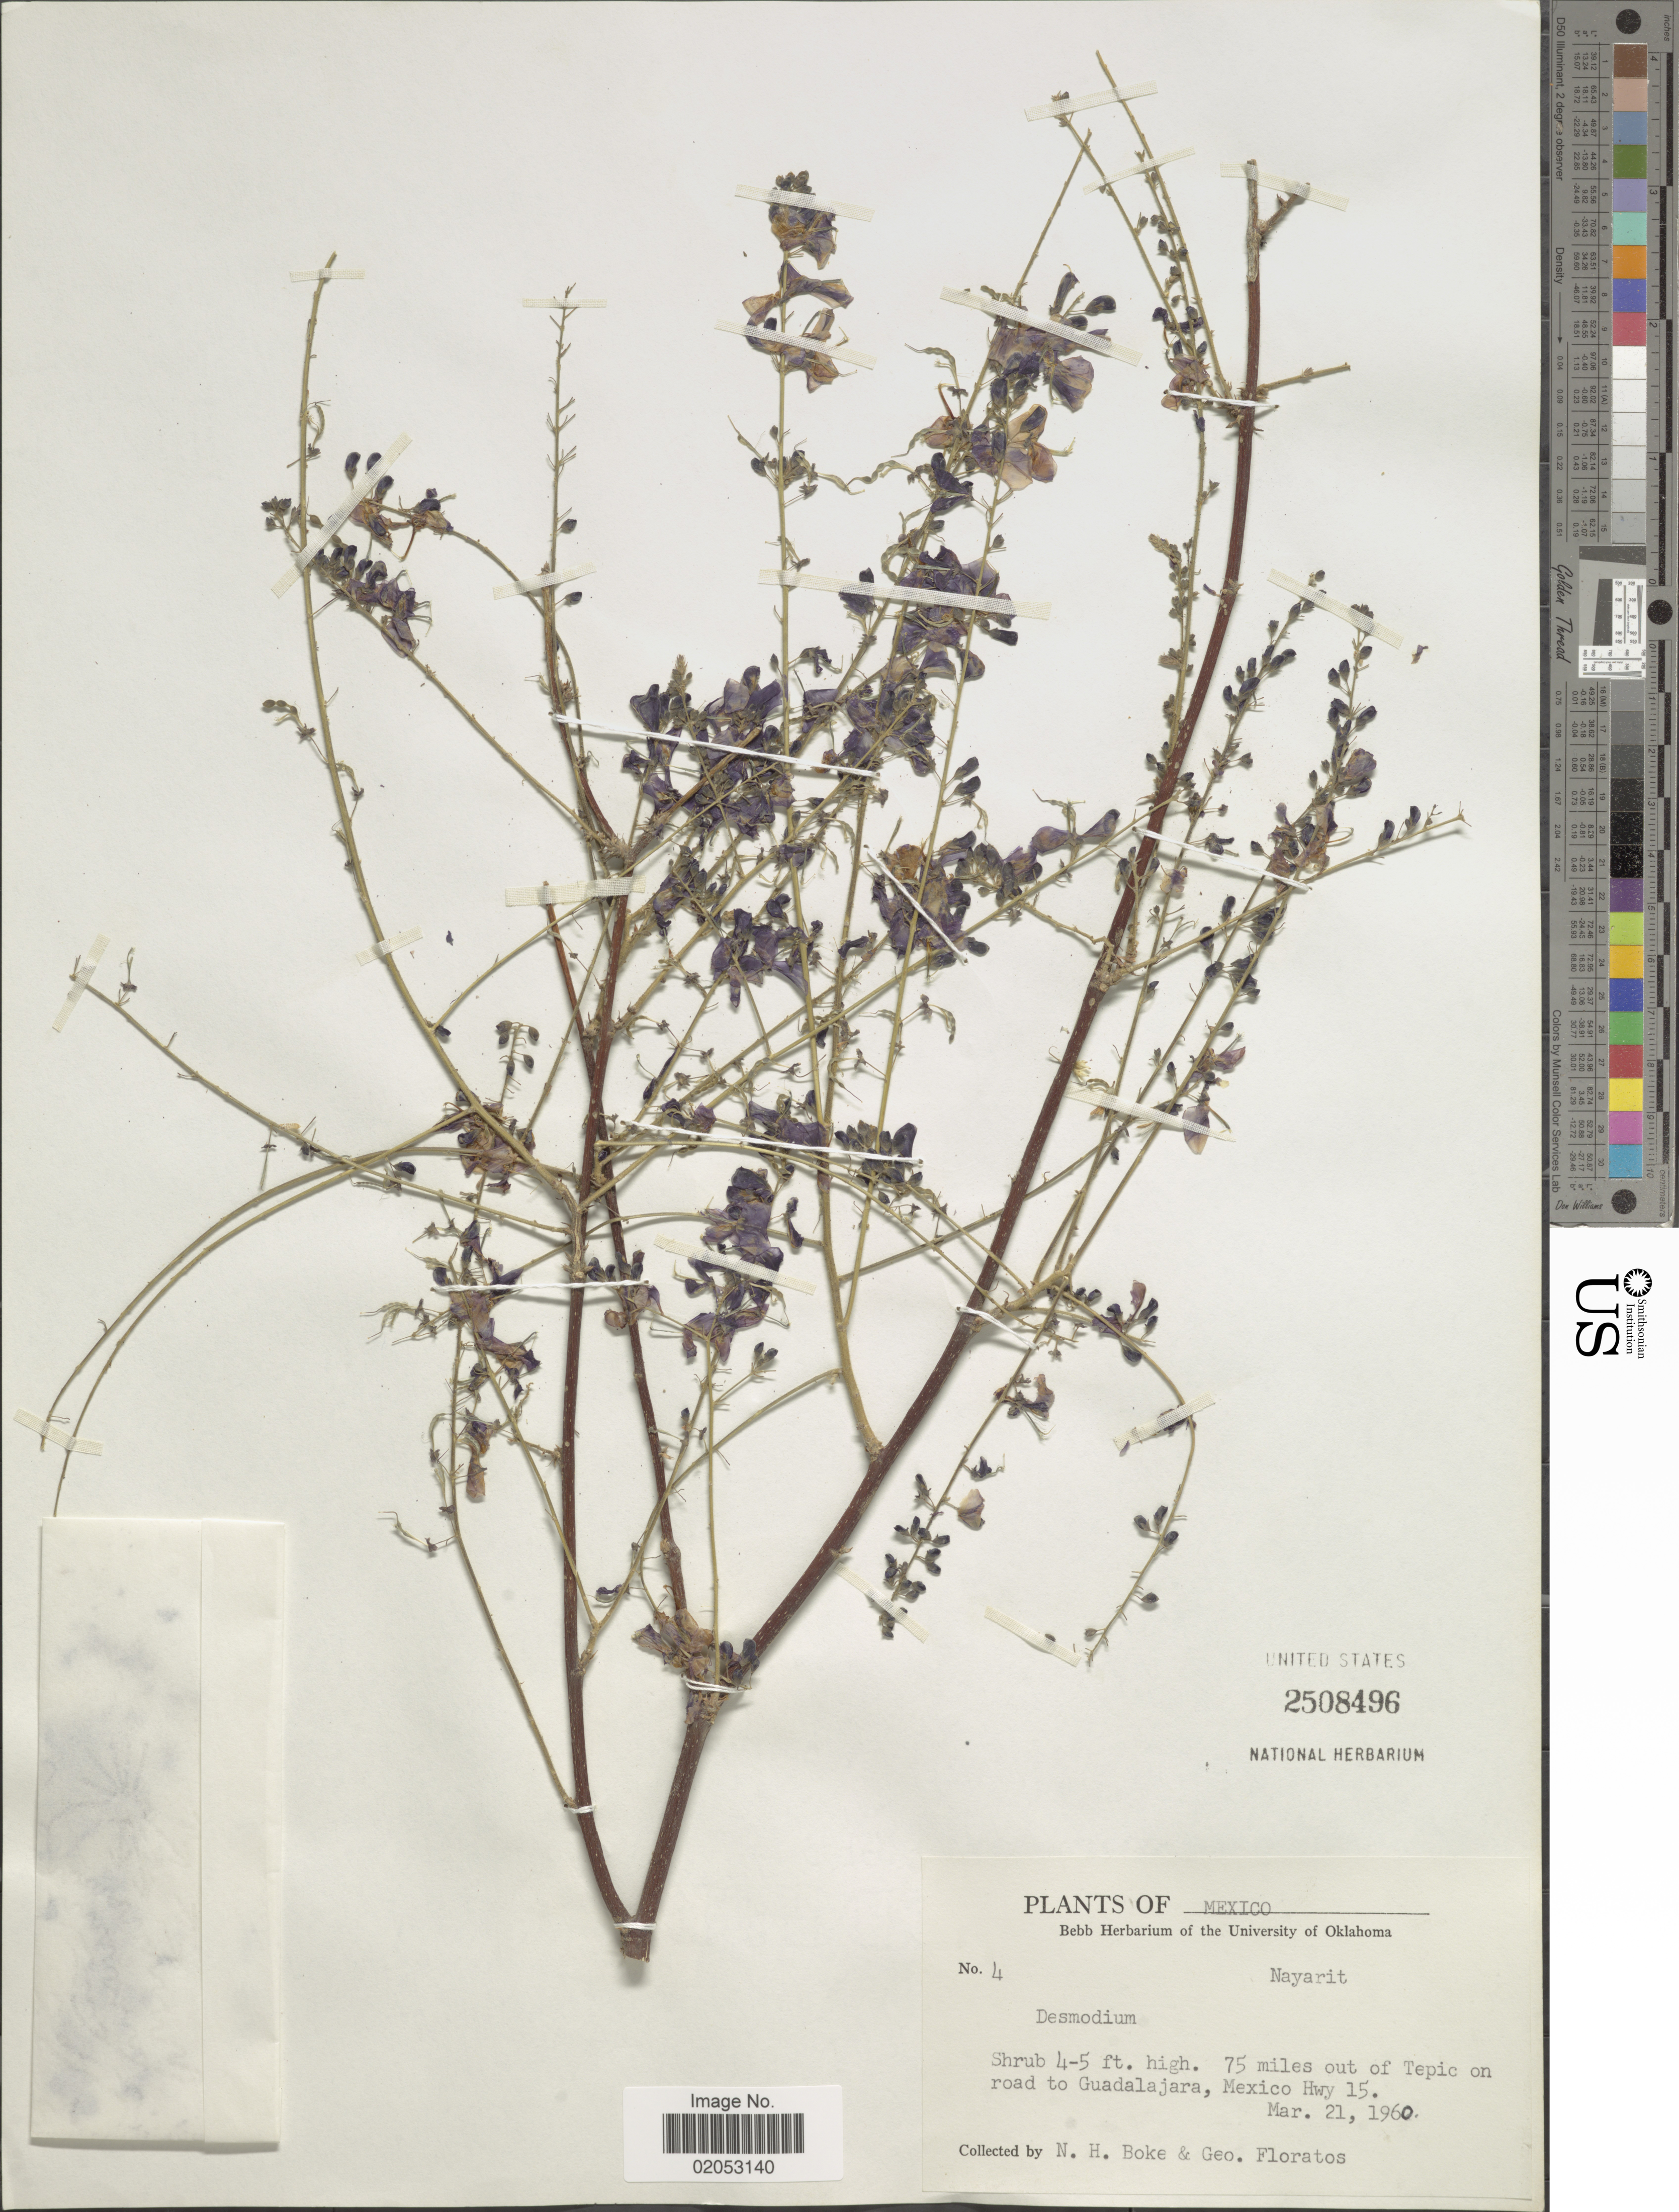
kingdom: Plantae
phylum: Tracheophyta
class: Magnoliopsida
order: Fabales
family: Fabaceae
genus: Desmodium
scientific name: Desmodium sp.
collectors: N. Boke & G. Floratos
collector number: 4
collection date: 1960-03-21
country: Mexico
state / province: Nayarit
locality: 75 miles out of Tepic on road to Guadalajara, Mexico Hwy 15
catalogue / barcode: US 2508496